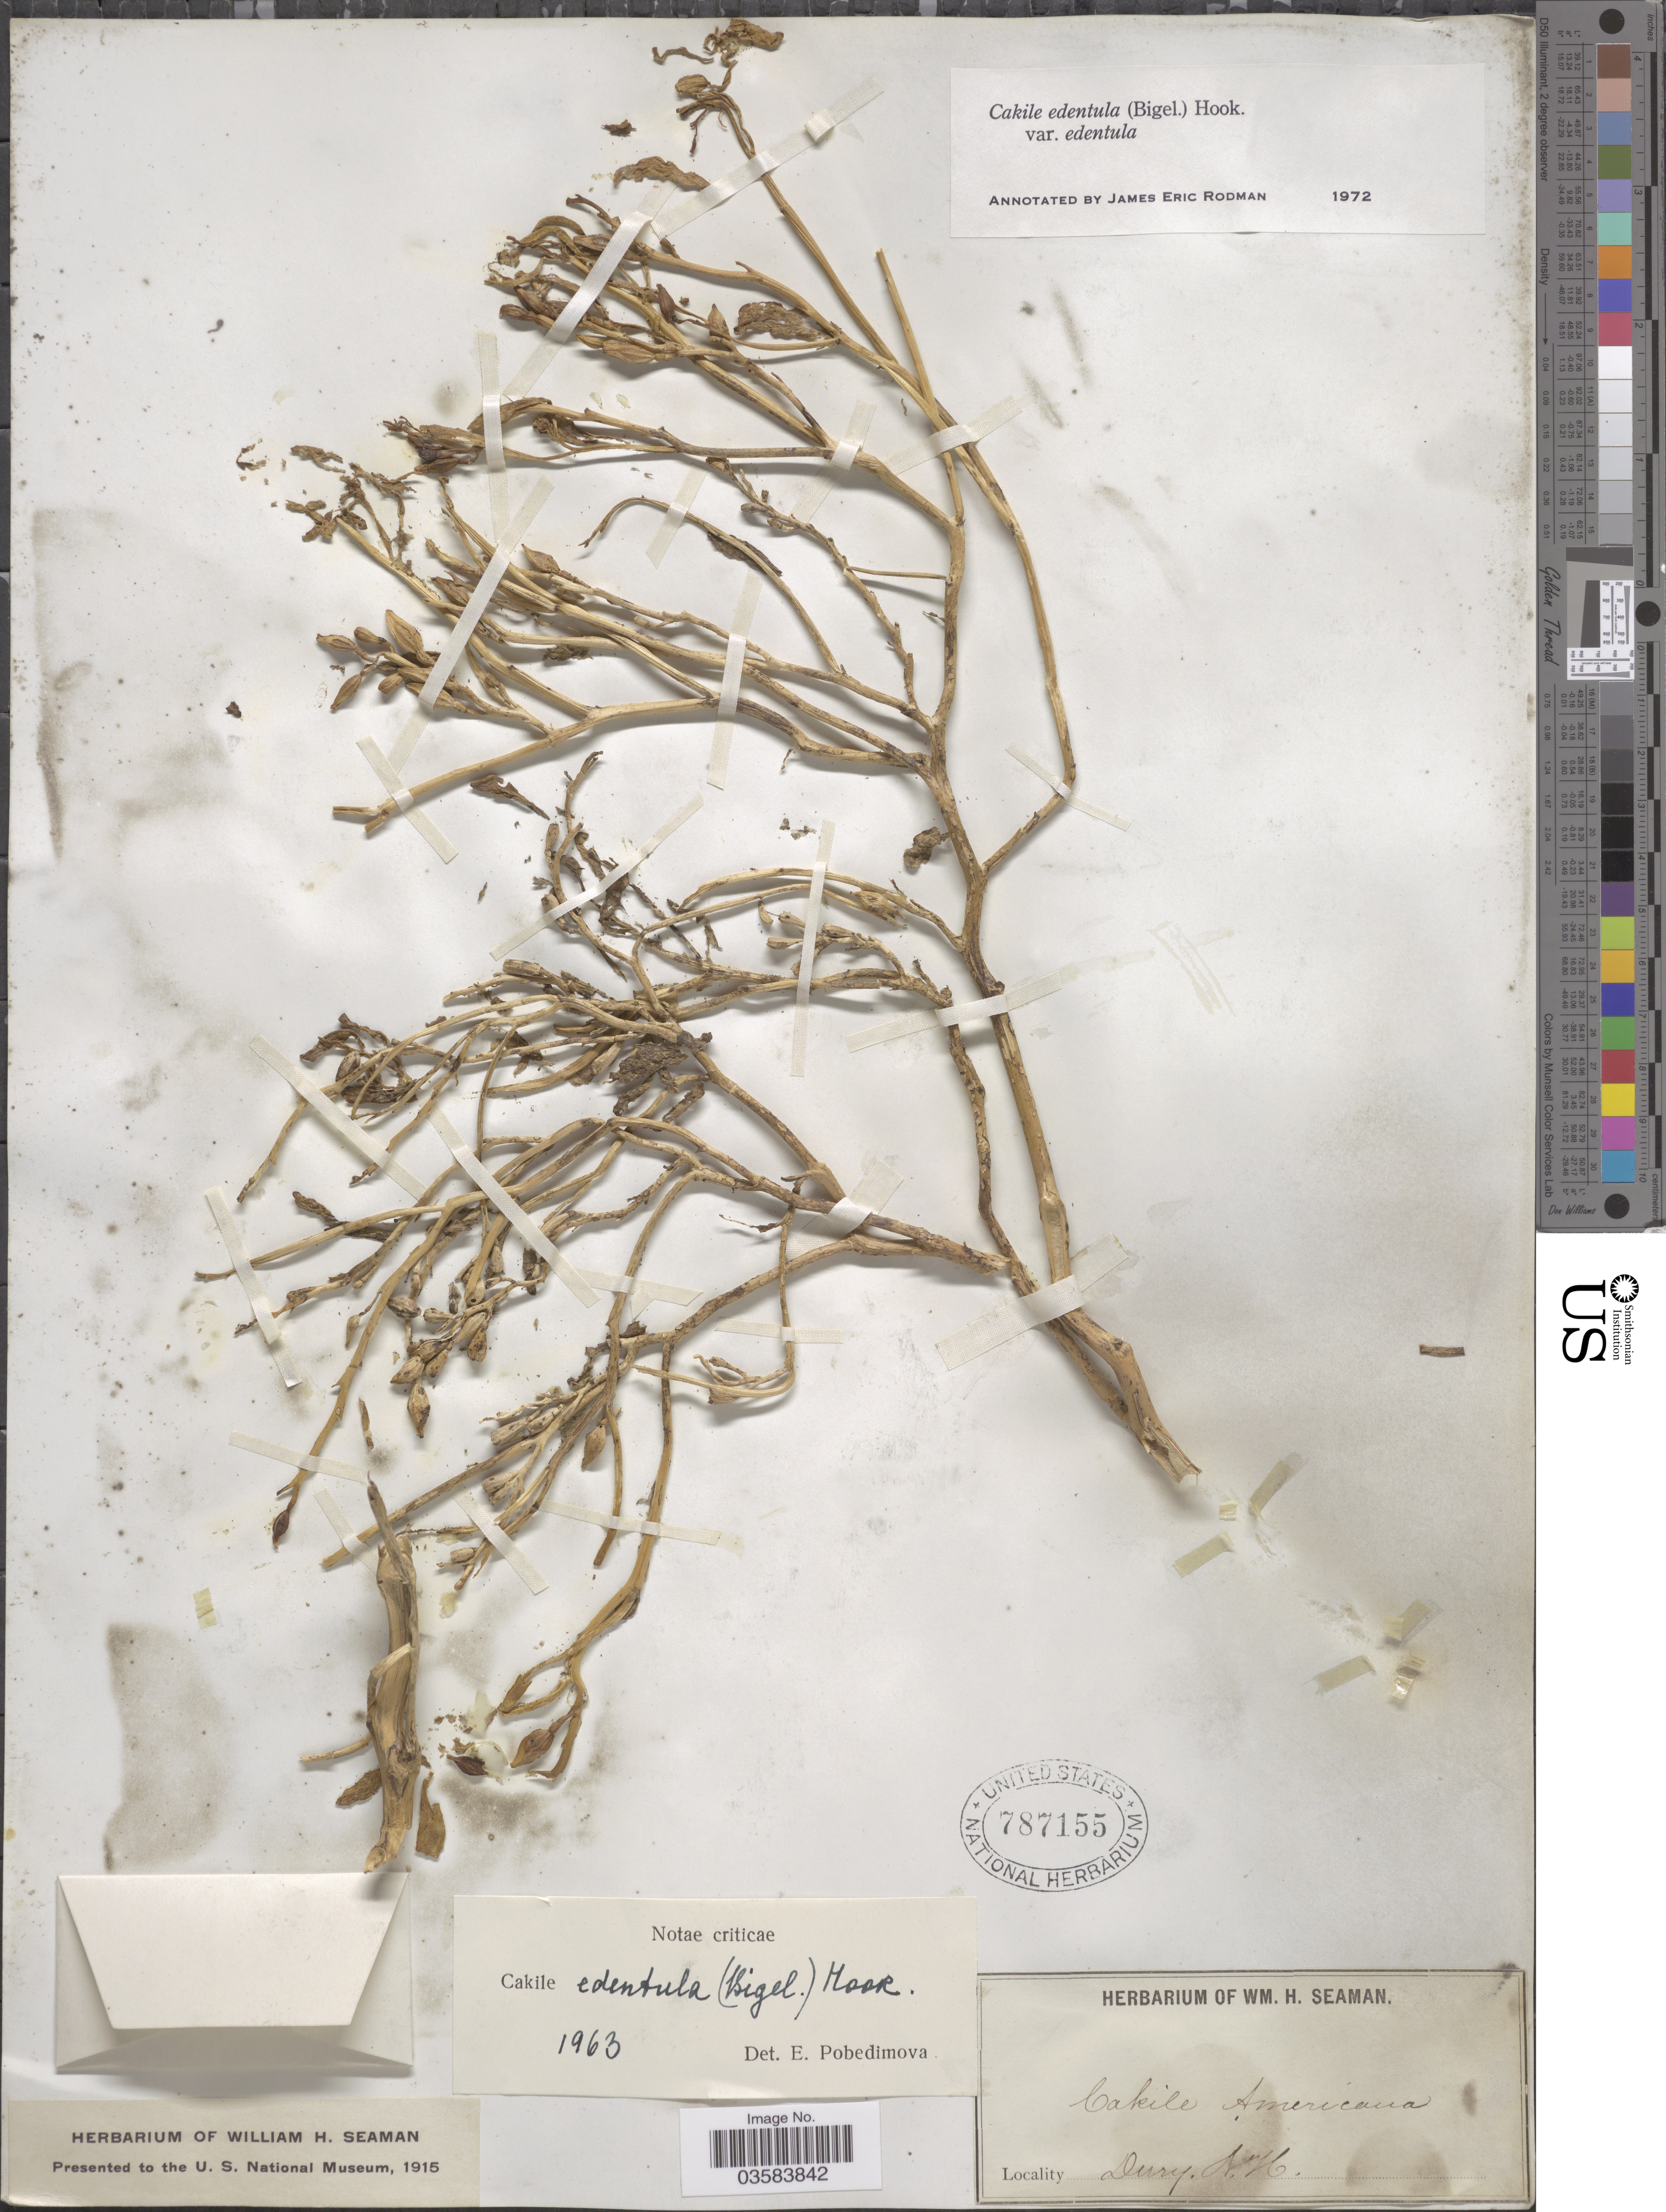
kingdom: Plantae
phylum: Tracheophyta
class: Magnoliopsida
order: Brassicales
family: Brassicaceae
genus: Cakile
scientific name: Cakile edentula var. edentula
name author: (Bigelow) Hook.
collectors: Ex herb. W. H. Seaman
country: United States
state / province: New Hampshire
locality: Derry.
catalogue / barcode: US 787155